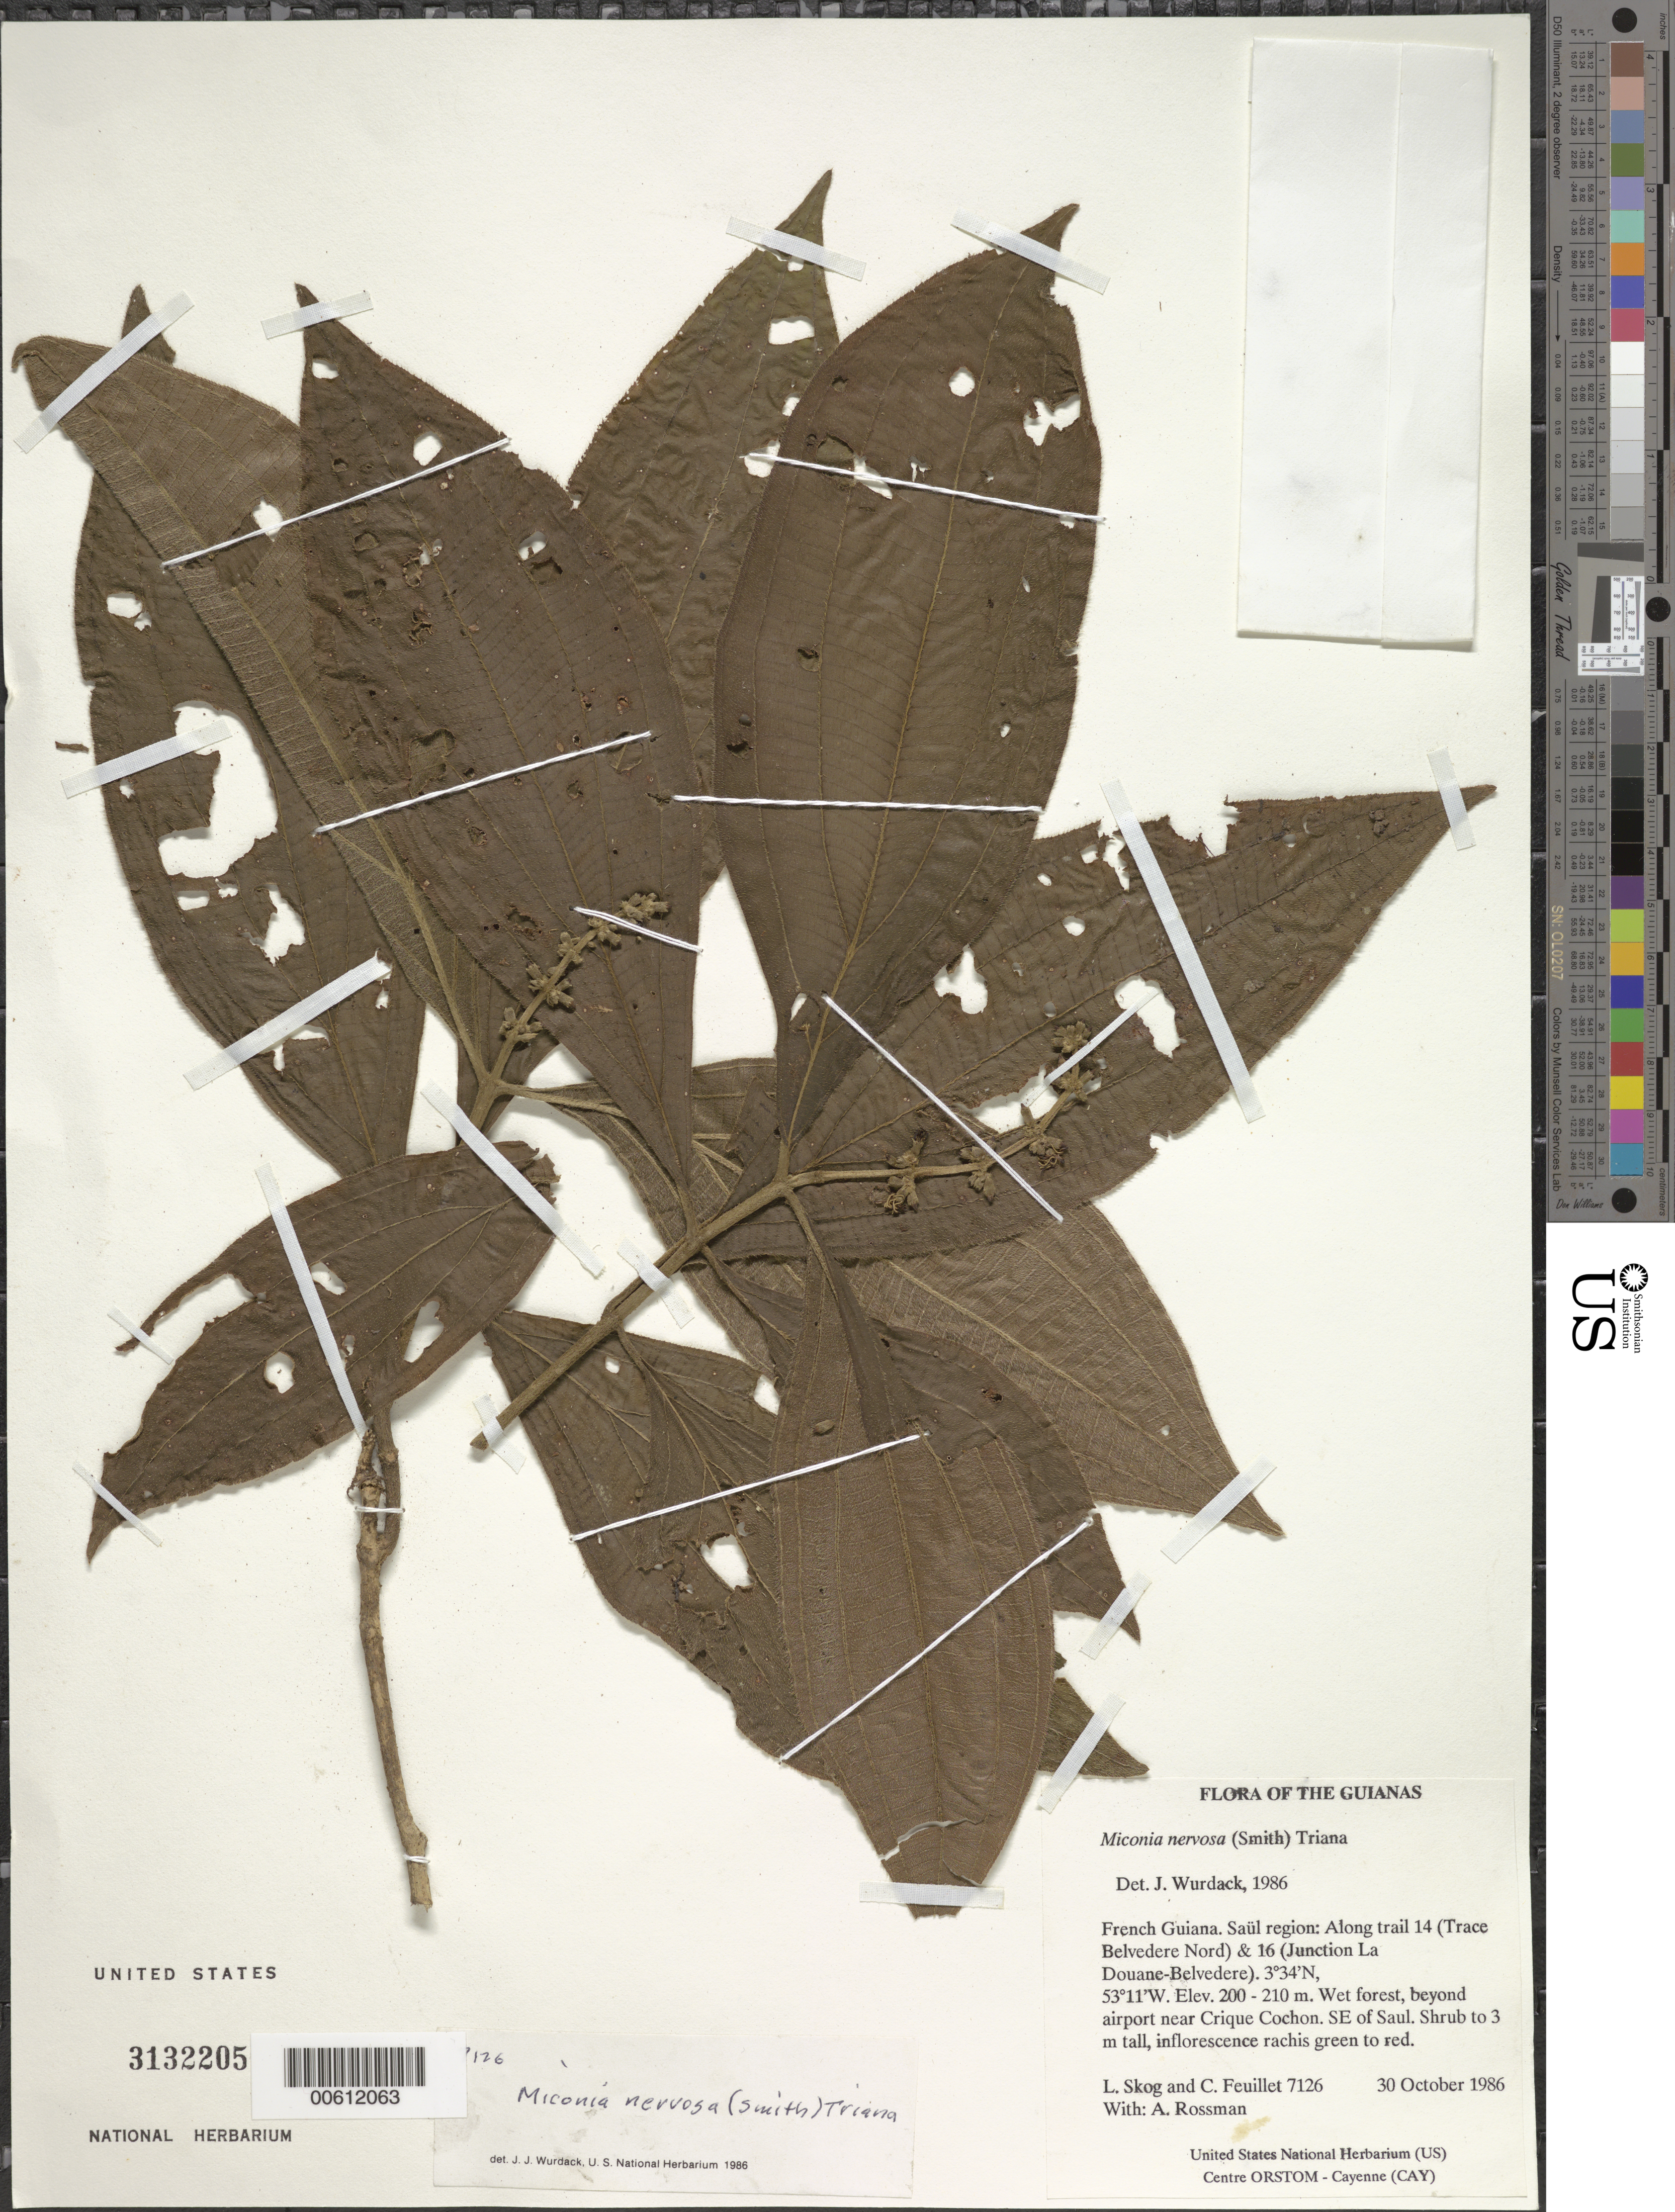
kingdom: Plantae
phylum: Tracheophyta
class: Magnoliopsida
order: Myrtales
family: Melastomataceae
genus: Miconia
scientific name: Miconia nervosa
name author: (Sm.) Triana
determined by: Wurdack, John J., (US), US (UNITED STATES)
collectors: L. E. Skog, C. Feuillet & A. Rossman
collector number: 7126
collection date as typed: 30 October 1986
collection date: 1986-10-30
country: French Guiana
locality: SE of Saül along trail 14 (Trace Belvedere Nord) & 16 (Junction La Douane-Belvedere)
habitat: Wet forest, beyond airport near Crique Cochon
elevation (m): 200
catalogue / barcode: US 3132205